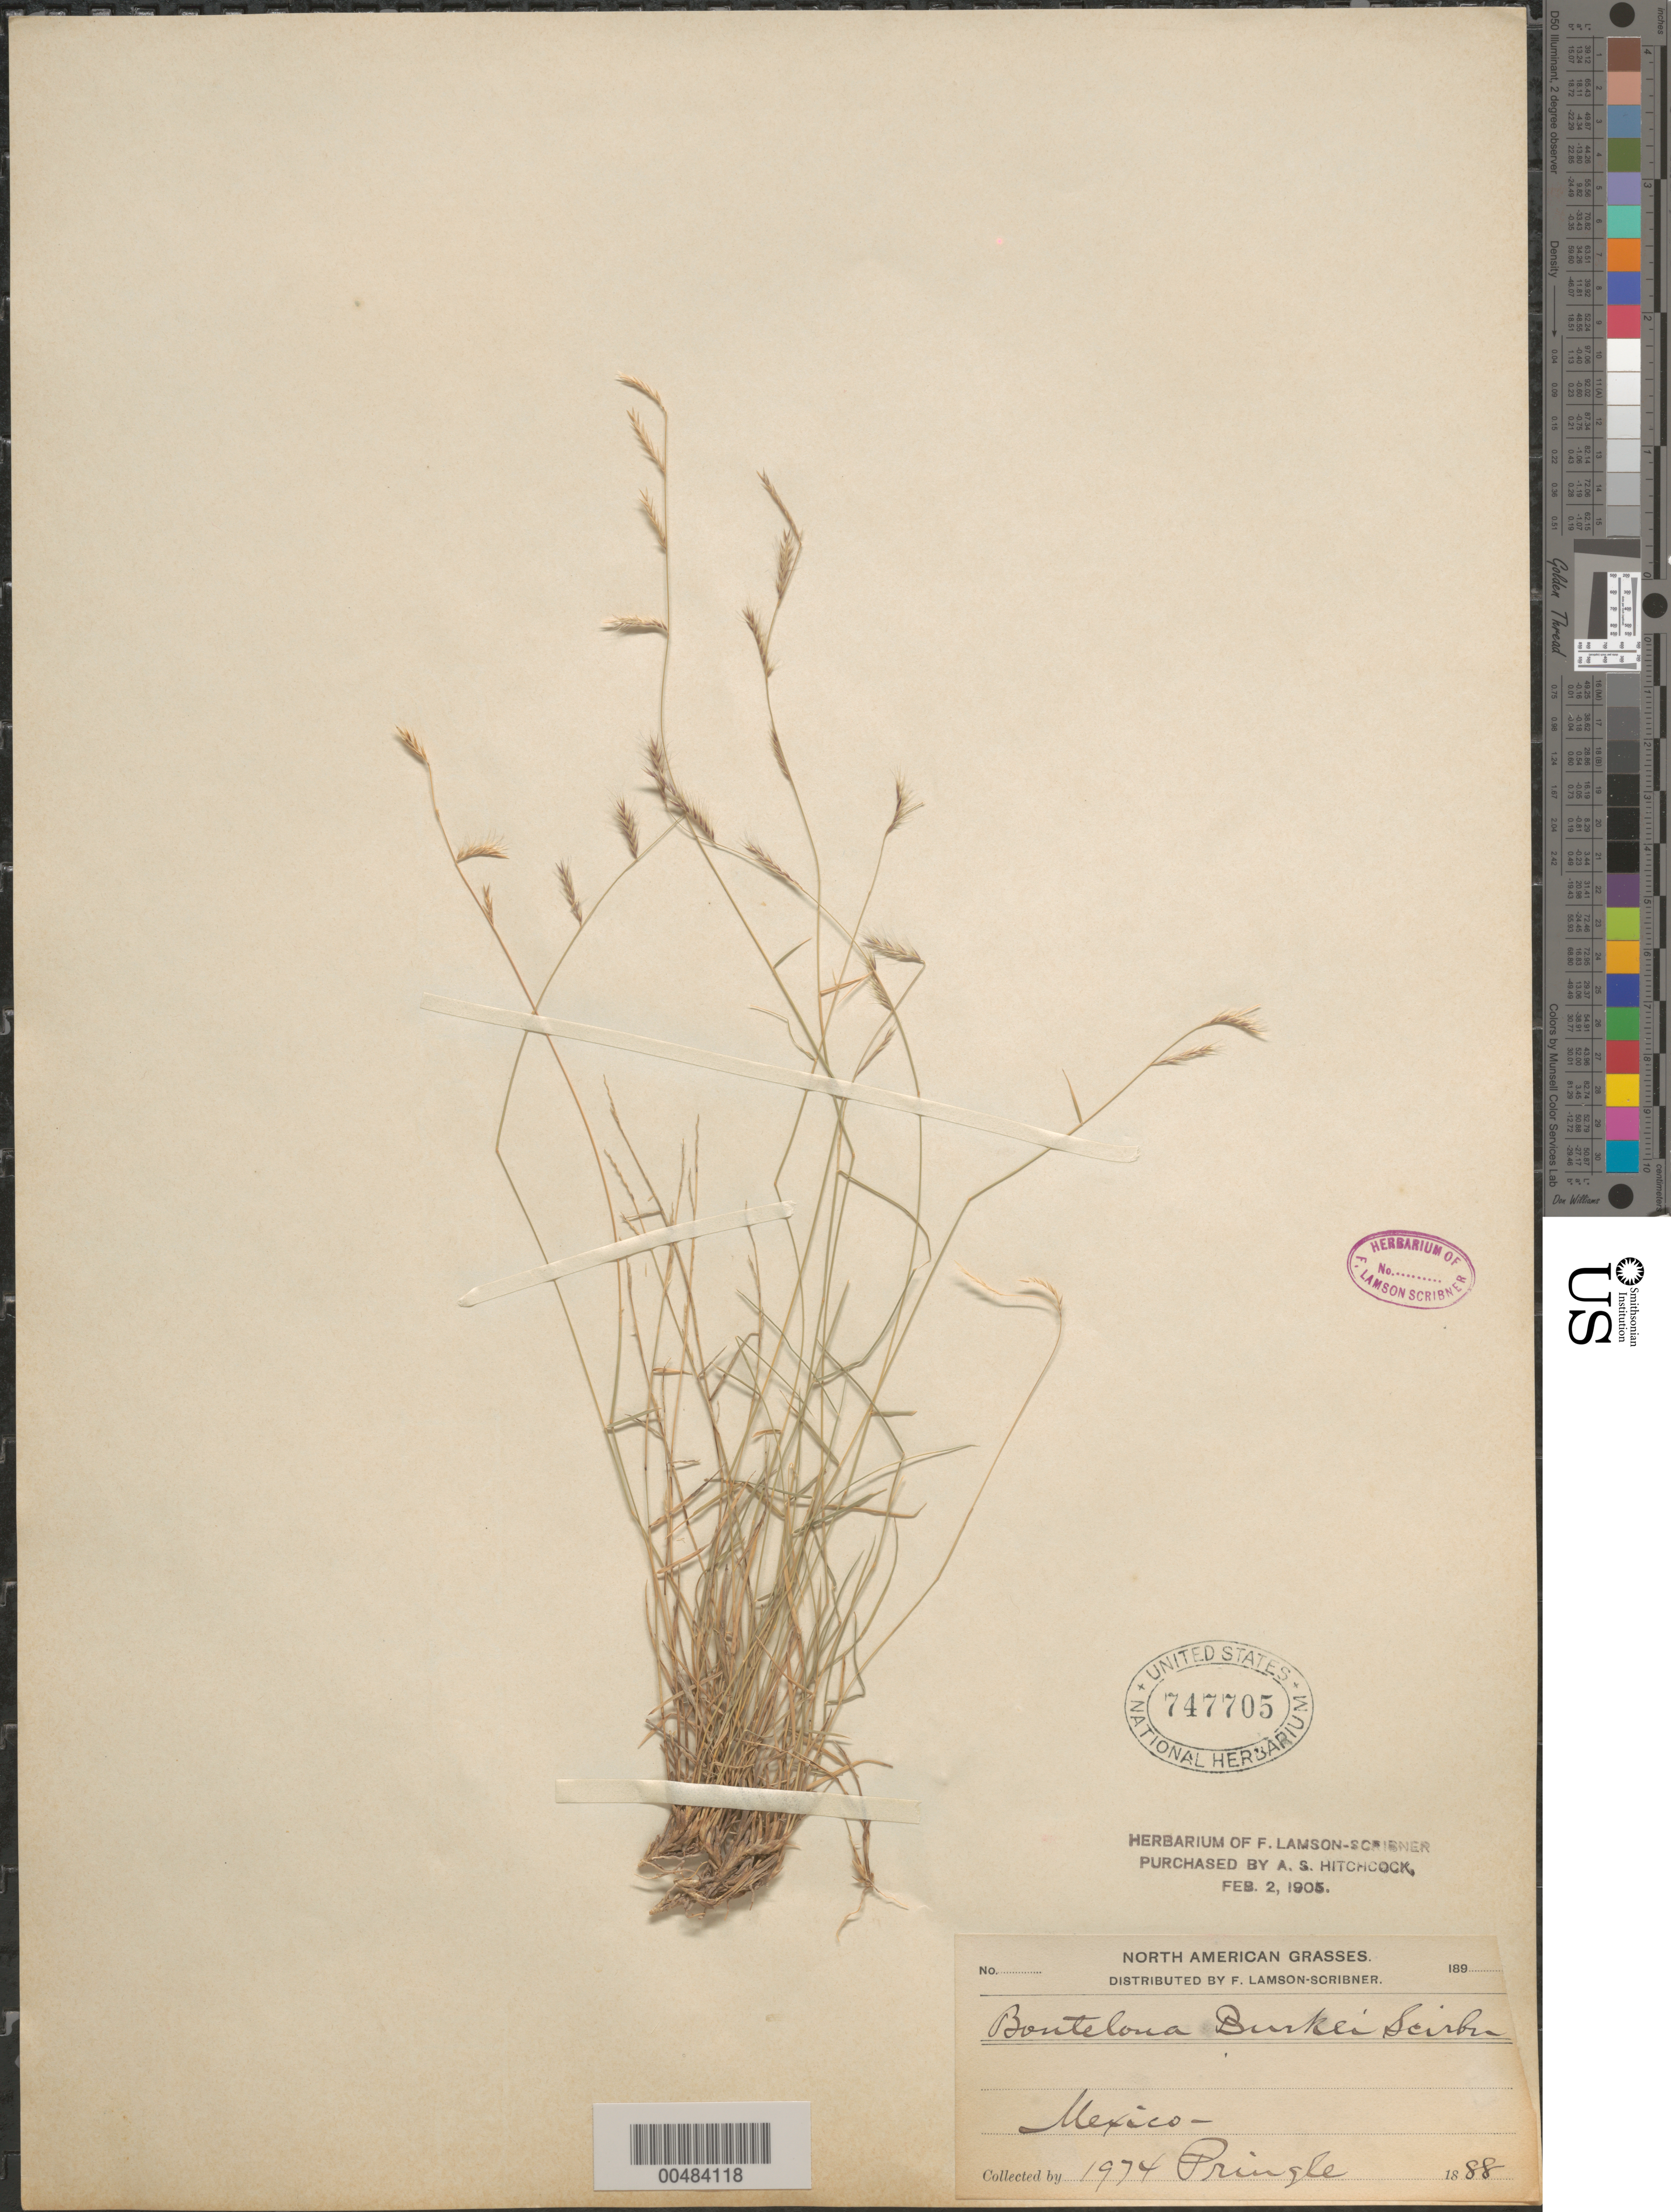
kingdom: Plantae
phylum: Tracheophyta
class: Liliopsida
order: Poales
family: Poaceae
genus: Bouteloua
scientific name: Bouteloua trifida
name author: Thurb.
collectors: C. G. Pringle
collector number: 1974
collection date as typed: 1888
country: Mexico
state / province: Durango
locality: San Ramon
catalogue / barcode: US 747705